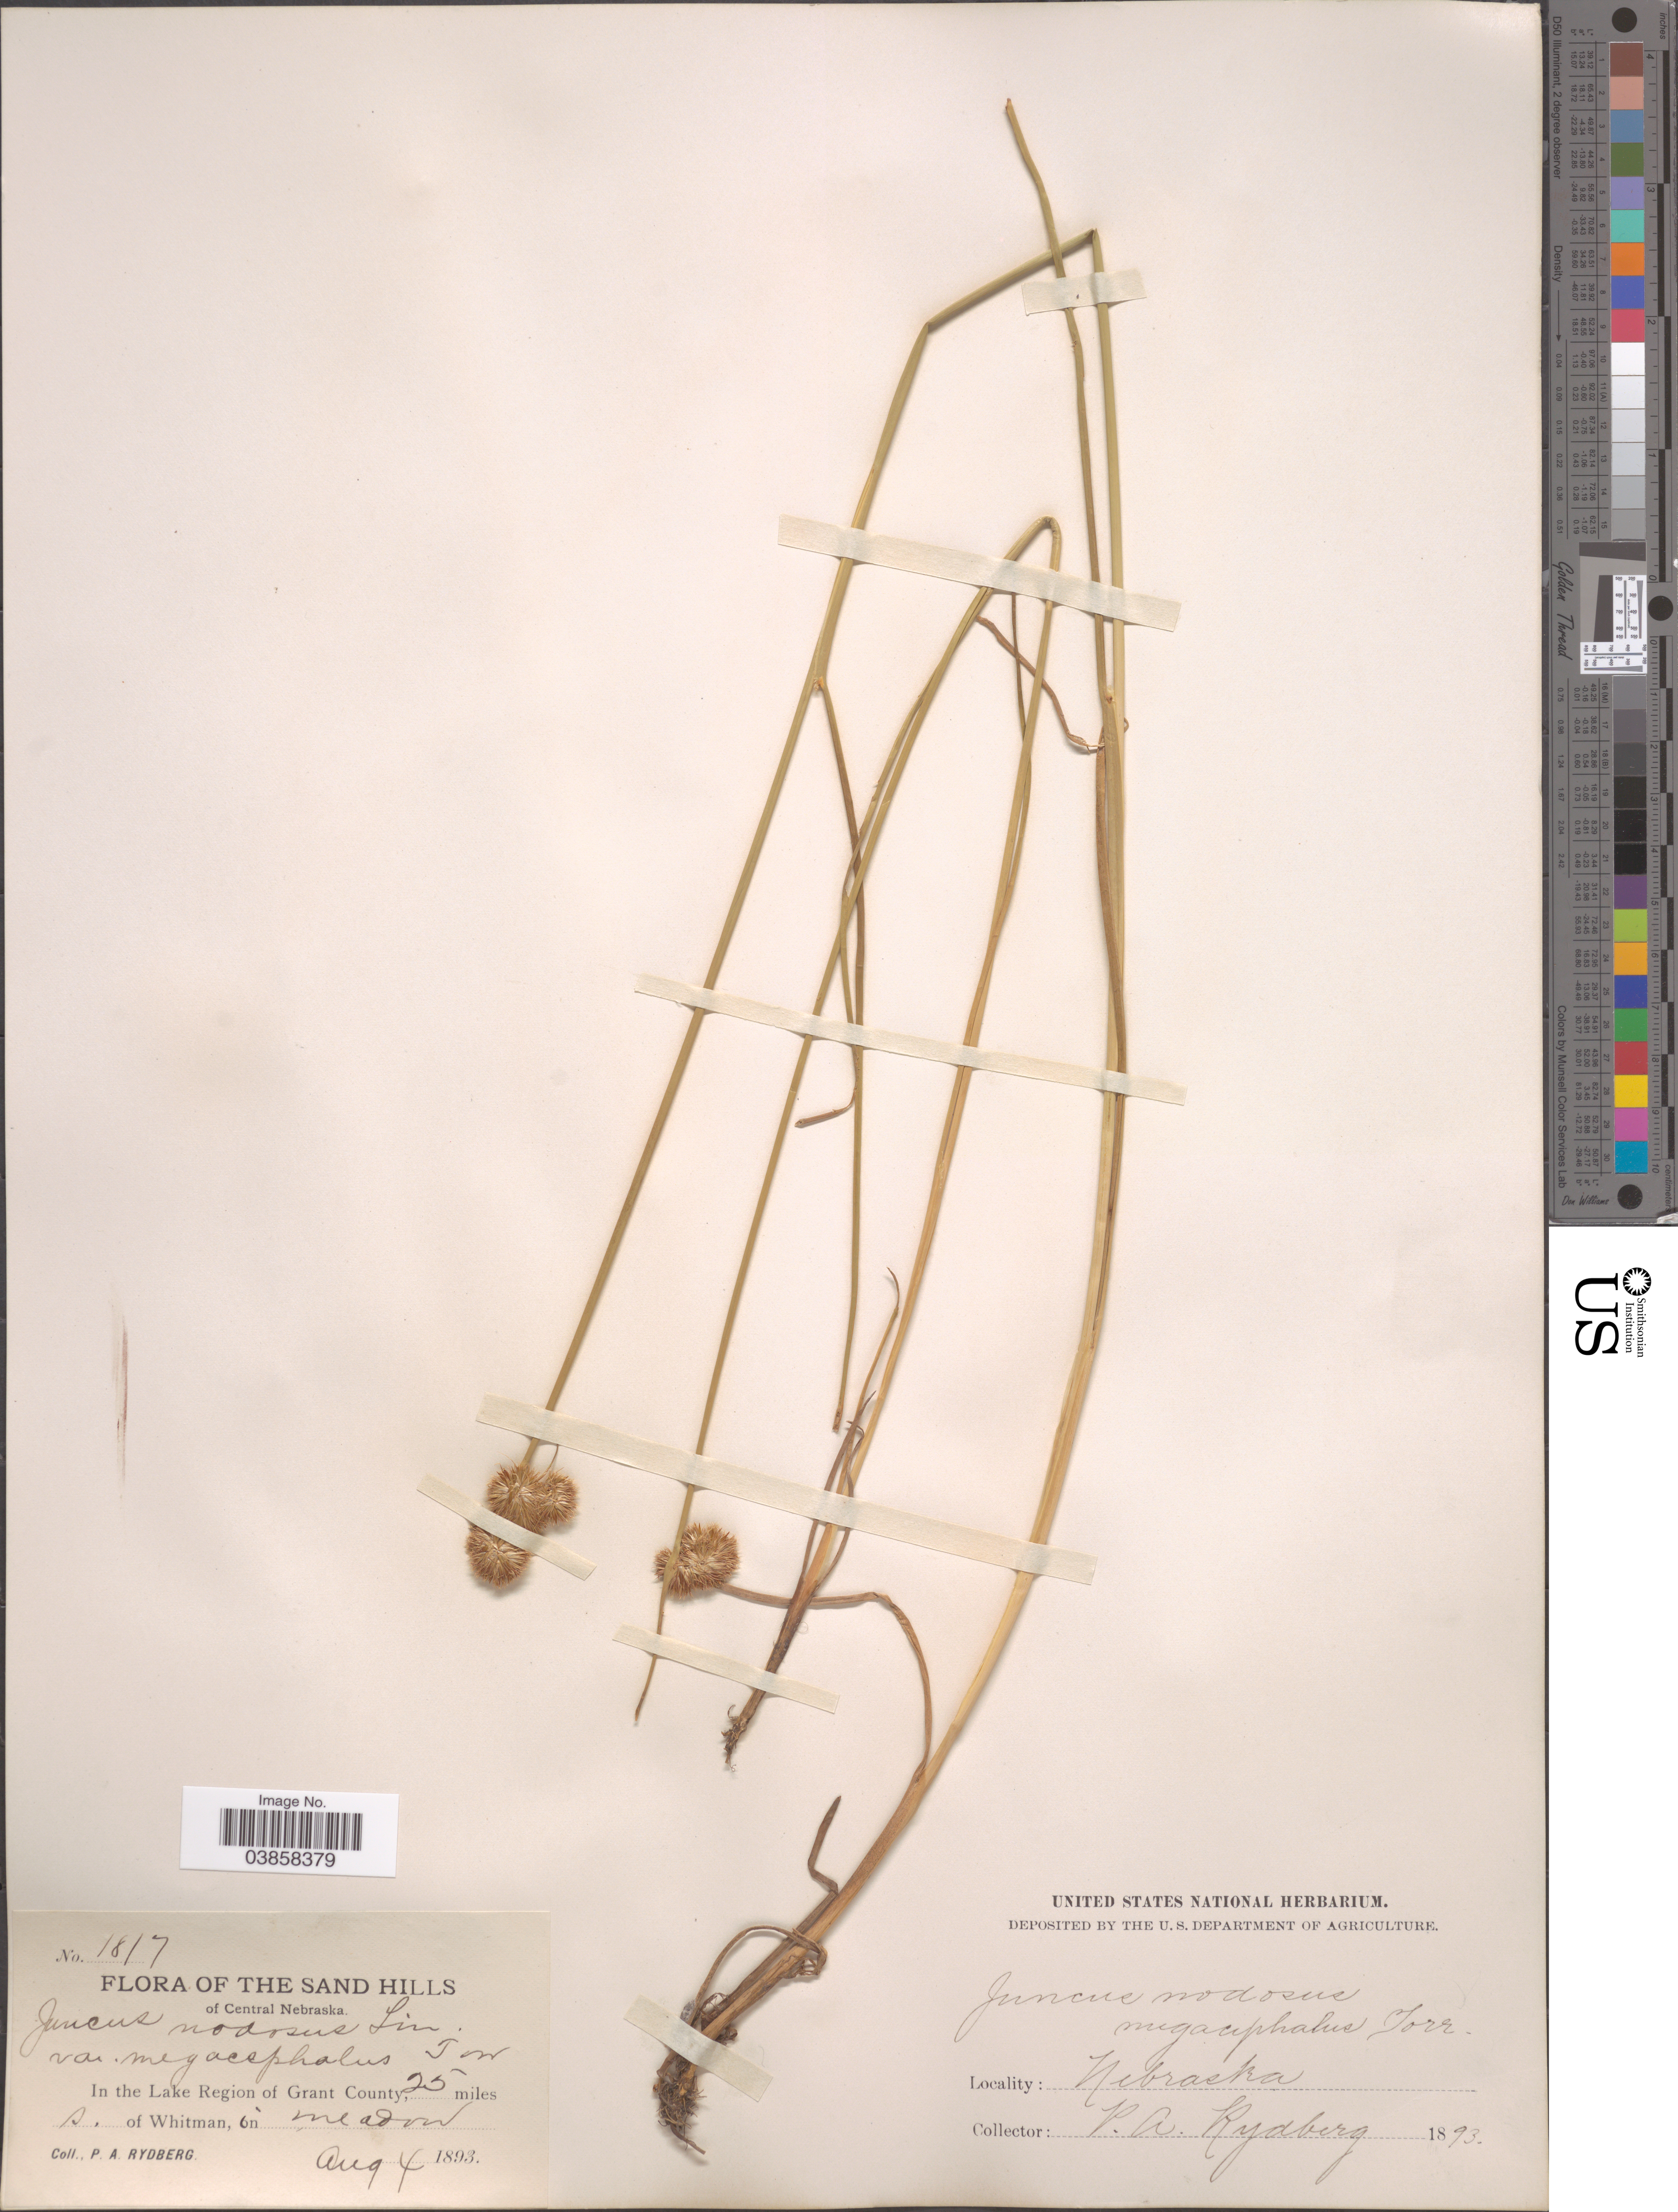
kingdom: Plantae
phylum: Tracheophyta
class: Liliopsida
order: Poales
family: Juncaceae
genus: Juncus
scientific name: Juncus torreyi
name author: Coville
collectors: P. A. Rydberg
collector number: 1817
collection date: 1893-08-04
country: United States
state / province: Nebraska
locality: Sand Hills of Central Nebraska. In the Lake Region of Grant County, 25 miles s. of Whitman.